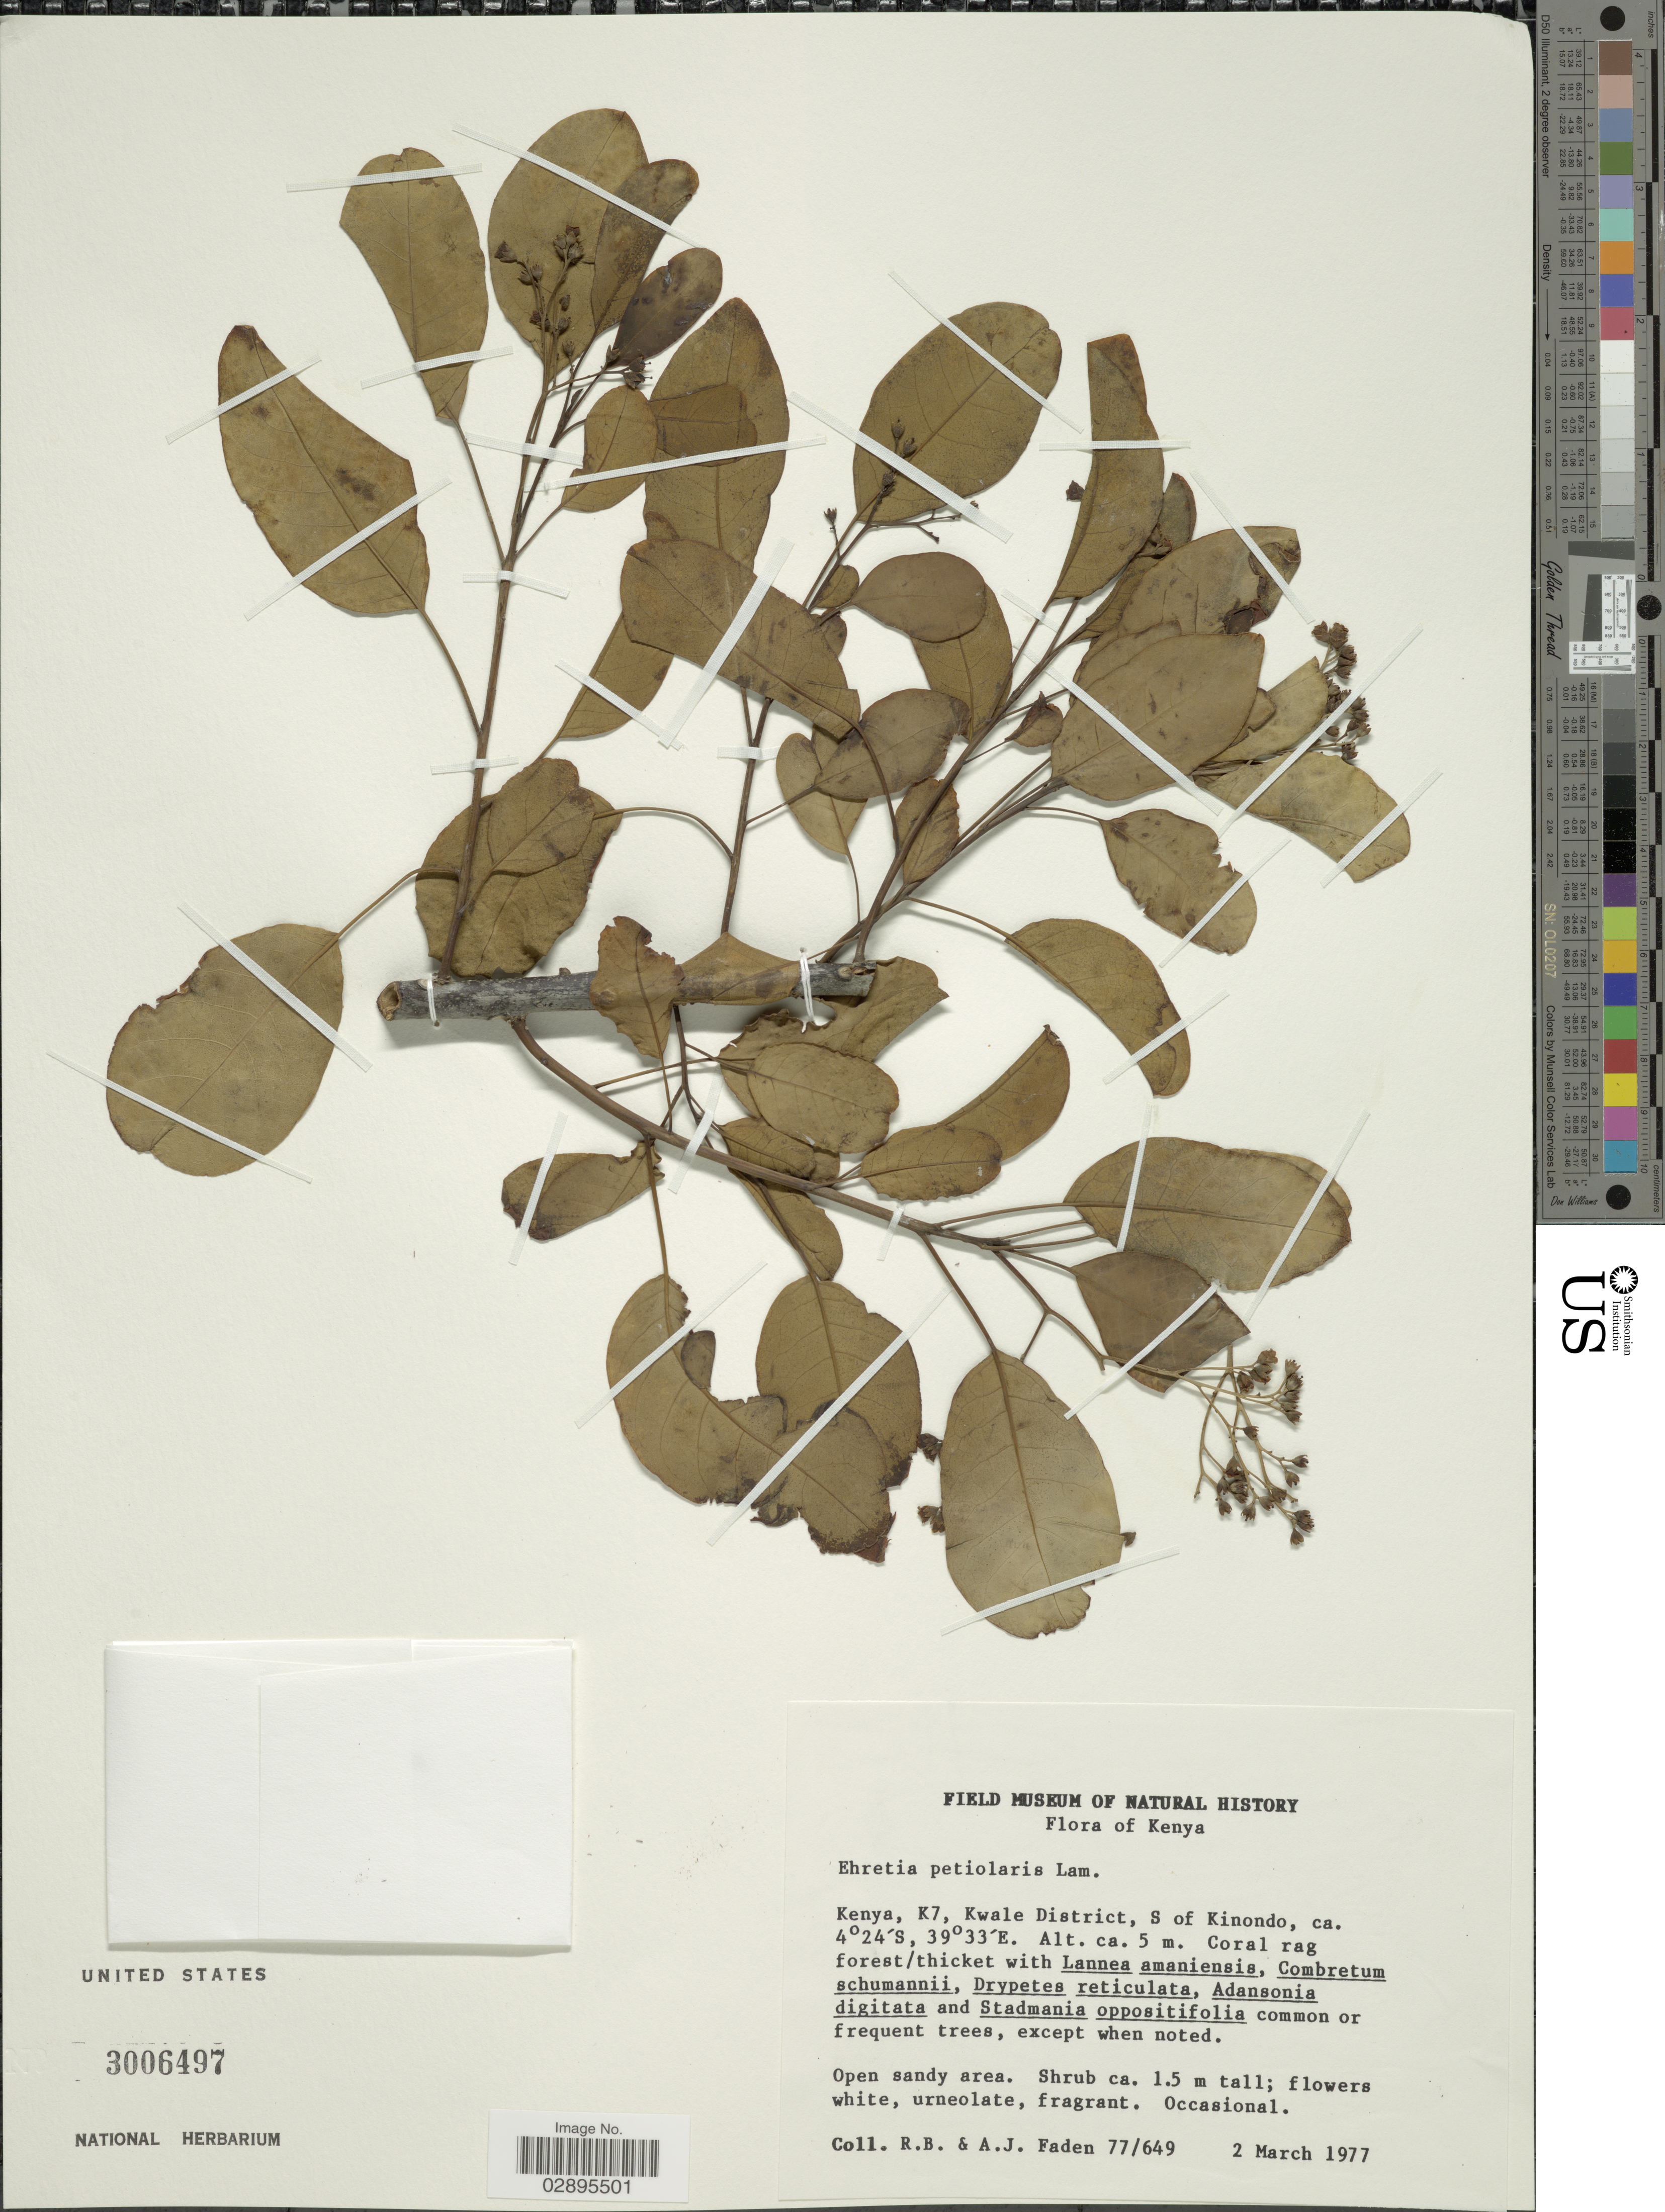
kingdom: Plantae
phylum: Tracheophyta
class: Magnoliopsida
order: Boraginales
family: Ehretiaceae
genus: Ehretia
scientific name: Ehretia petiolaris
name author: Lam.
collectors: R. B. Faden & A. J. Faden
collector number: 77/649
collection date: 1977-03-02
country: Kenya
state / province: Kwale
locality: K7, Kwale District, S of Kinondo.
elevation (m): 5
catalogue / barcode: US 3006497